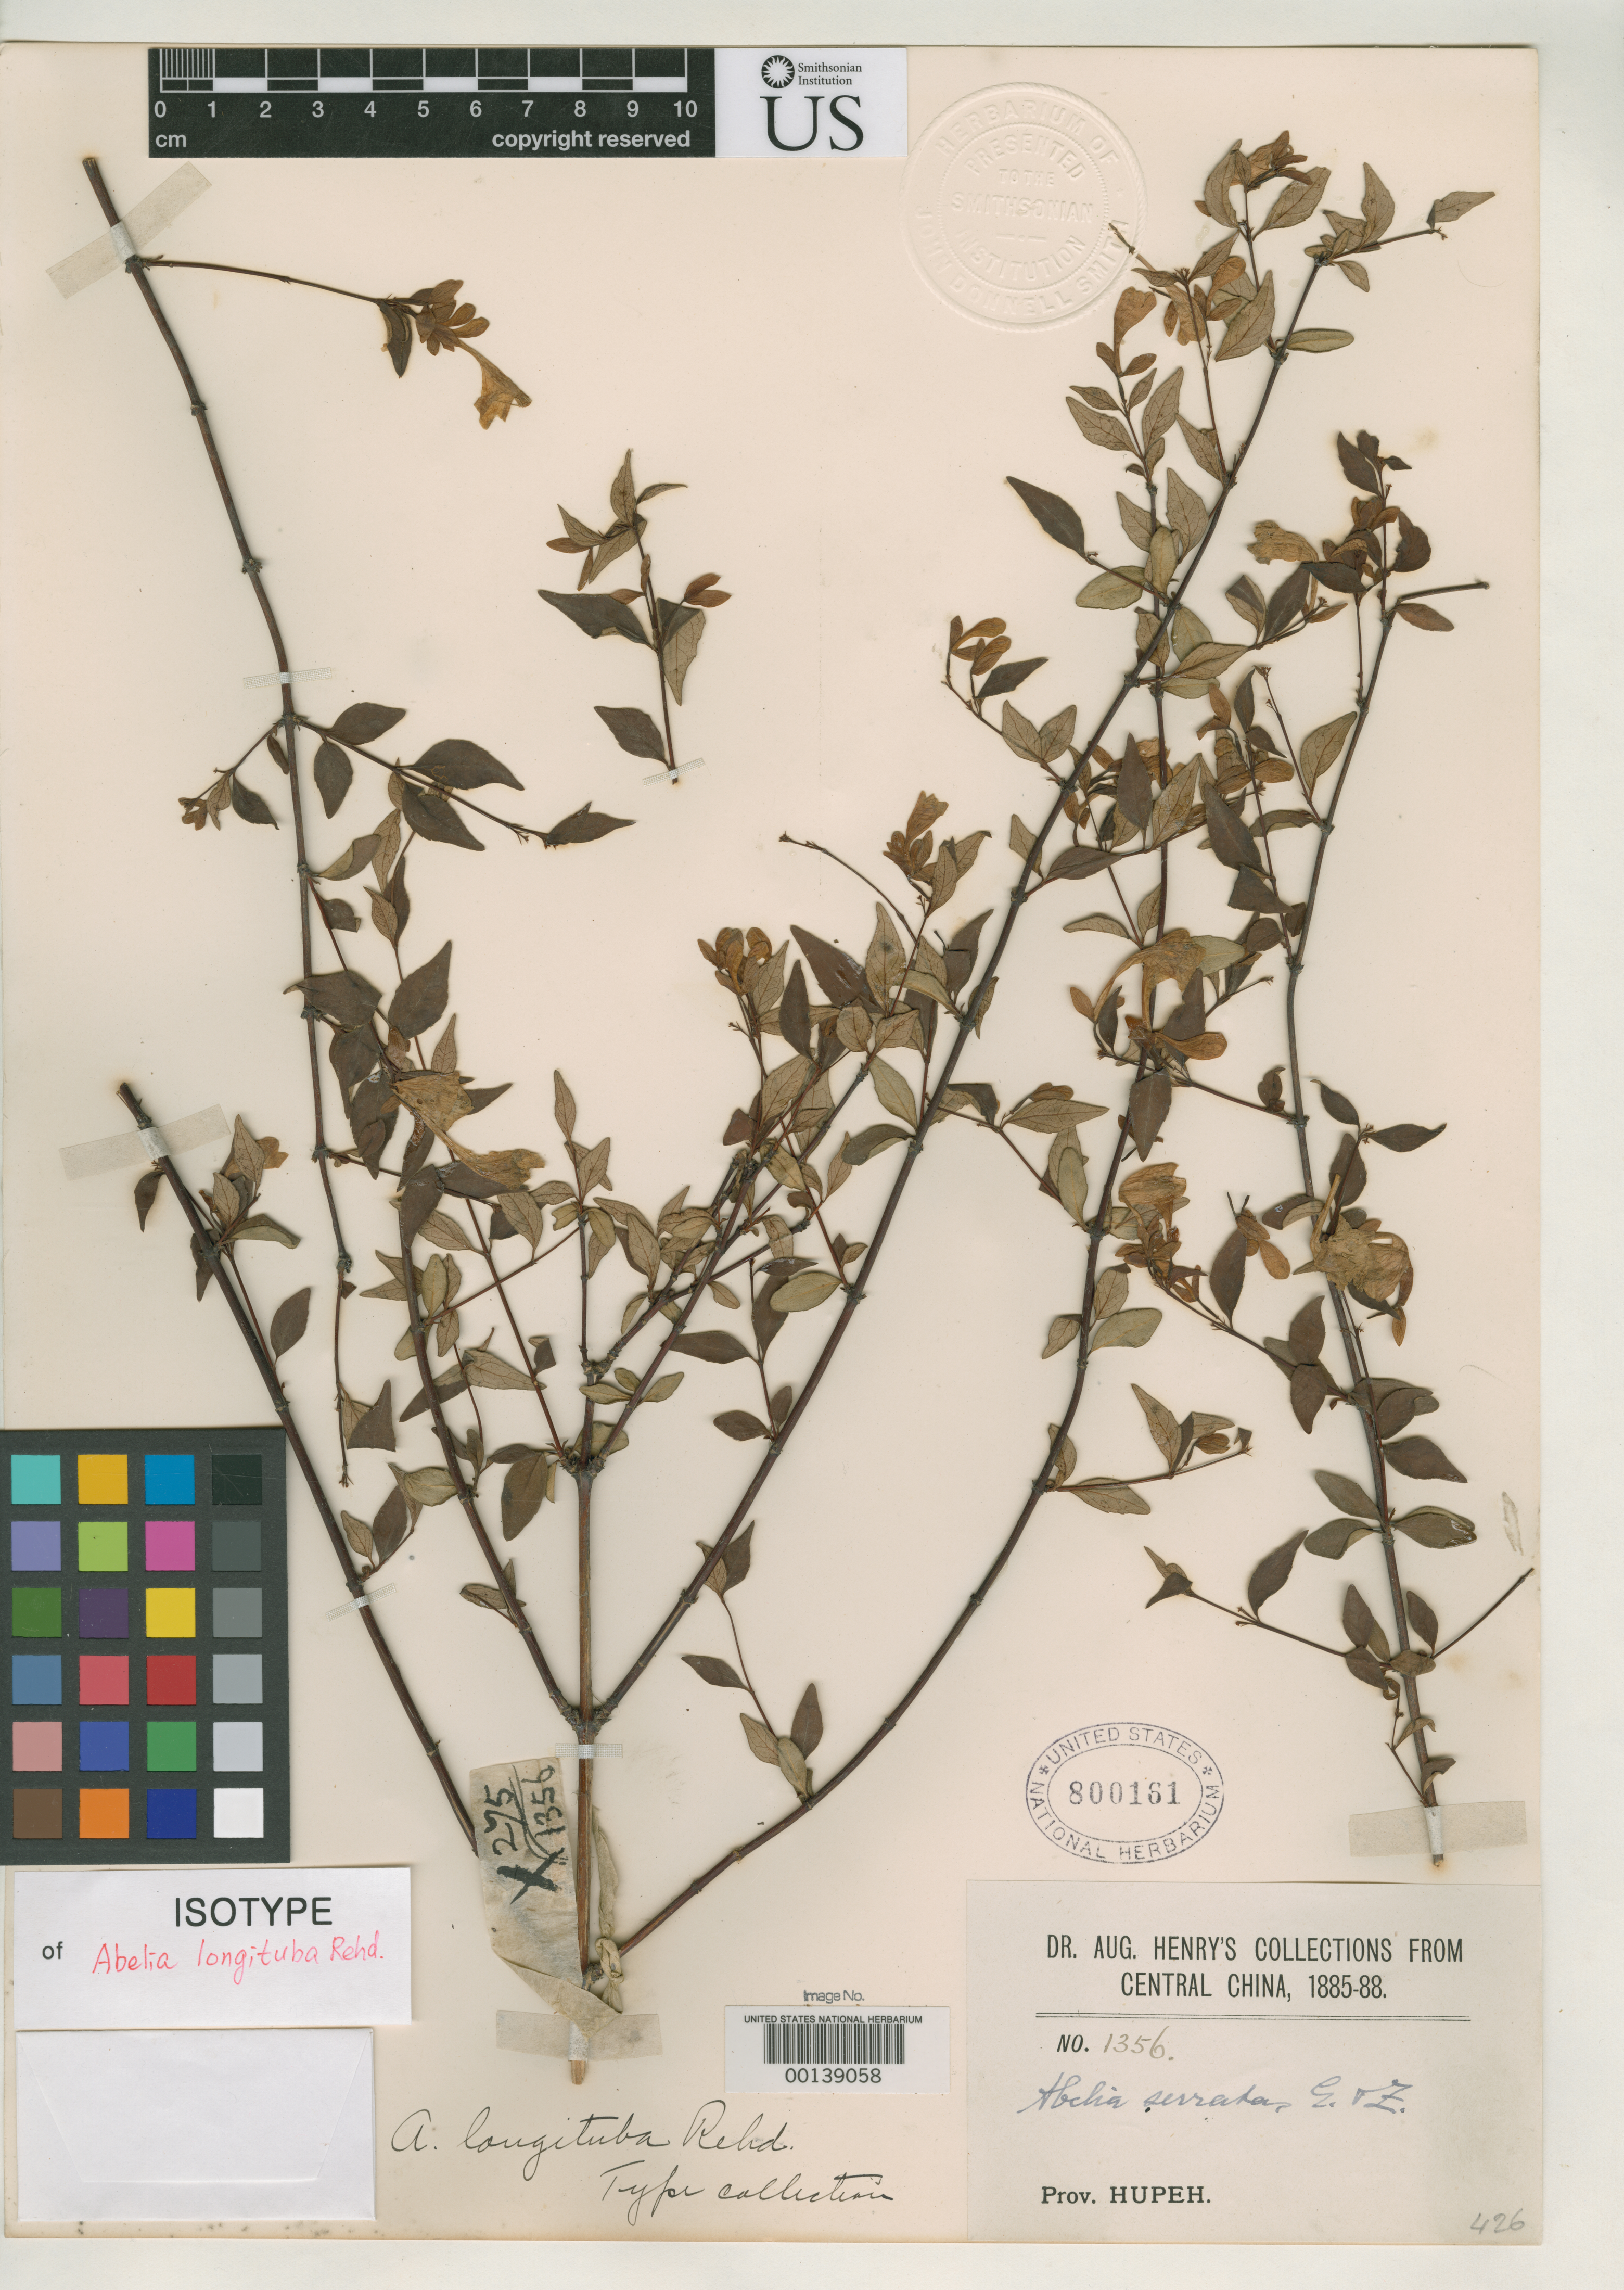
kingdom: Plantae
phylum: Tracheophyta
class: Magnoliopsida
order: Dipsacales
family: Caprifoliaceae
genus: Abelia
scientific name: Abelia longituba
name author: Rehder in Sarg.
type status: Isotype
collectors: A. Henry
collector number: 1356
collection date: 1885/1888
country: China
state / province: Hubei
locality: Central China. Prov. Hupeh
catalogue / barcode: US 800161